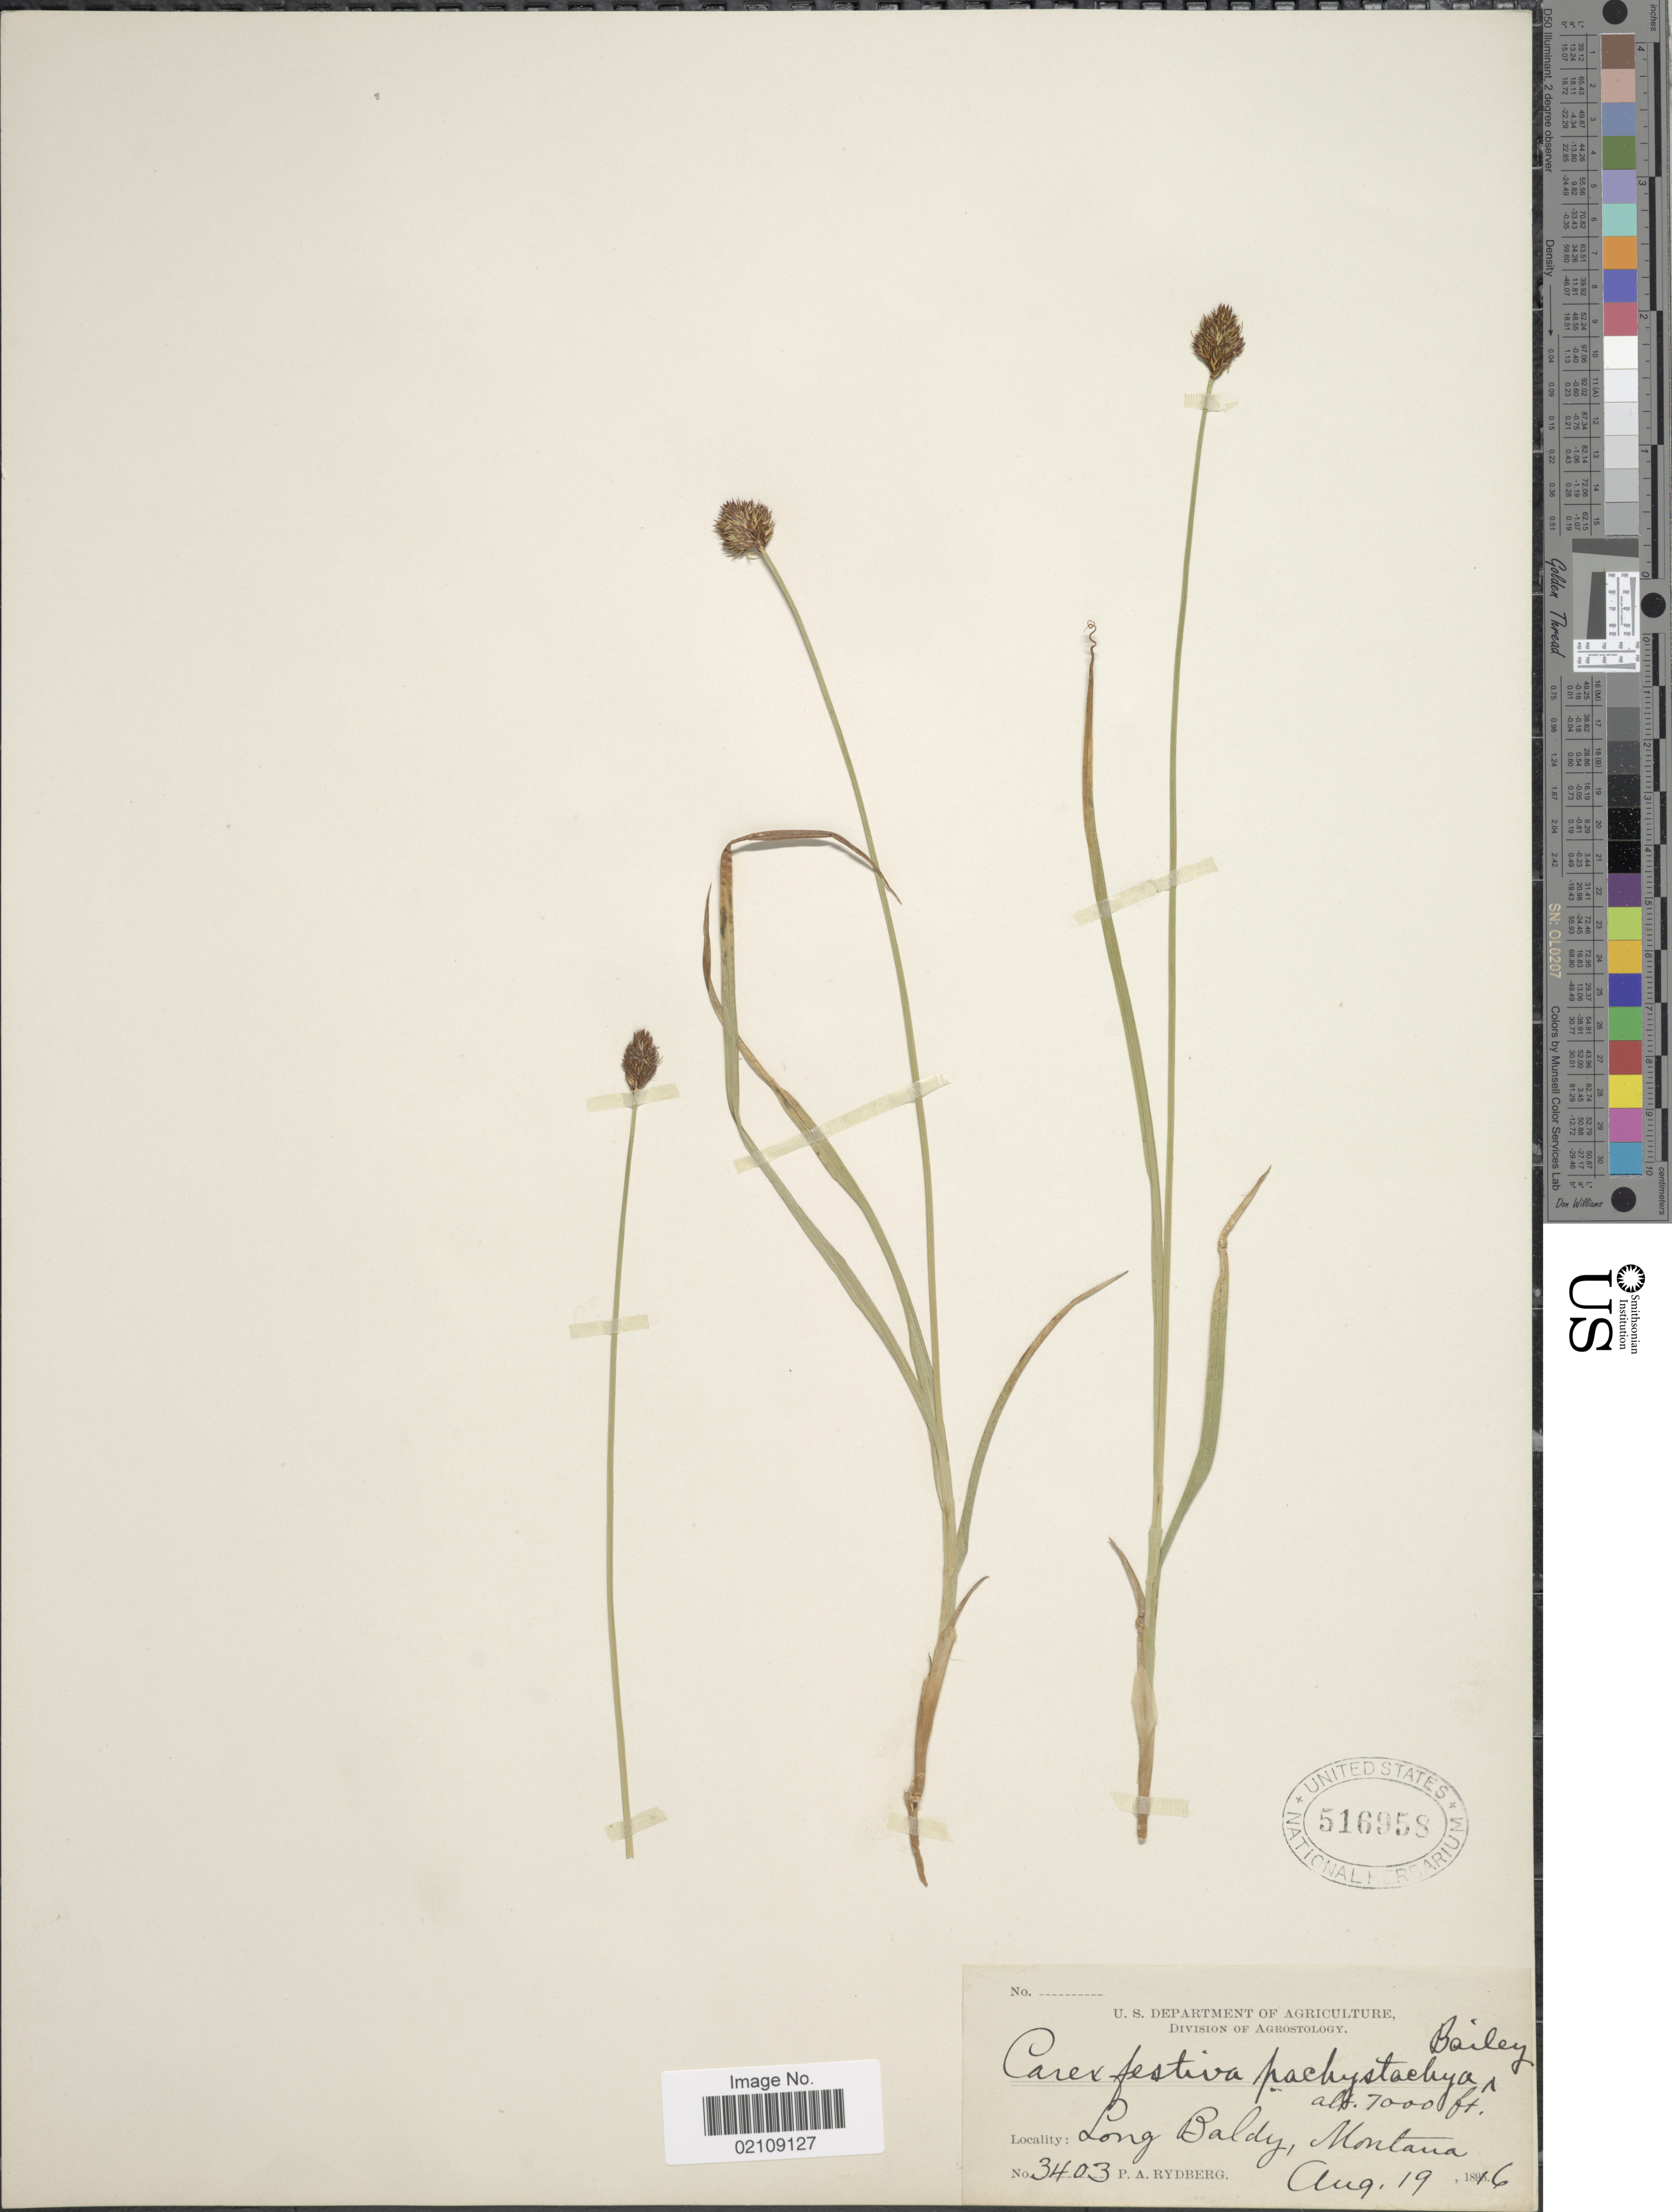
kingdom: Plantae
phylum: Tracheophyta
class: Liliopsida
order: Poales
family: Cyperaceae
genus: Carex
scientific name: Carex microptera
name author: Mack.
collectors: P. A. Rydberg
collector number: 3403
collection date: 1896-08-19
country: United States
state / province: Montana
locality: Long Baldy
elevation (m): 2134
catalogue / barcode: US 516958